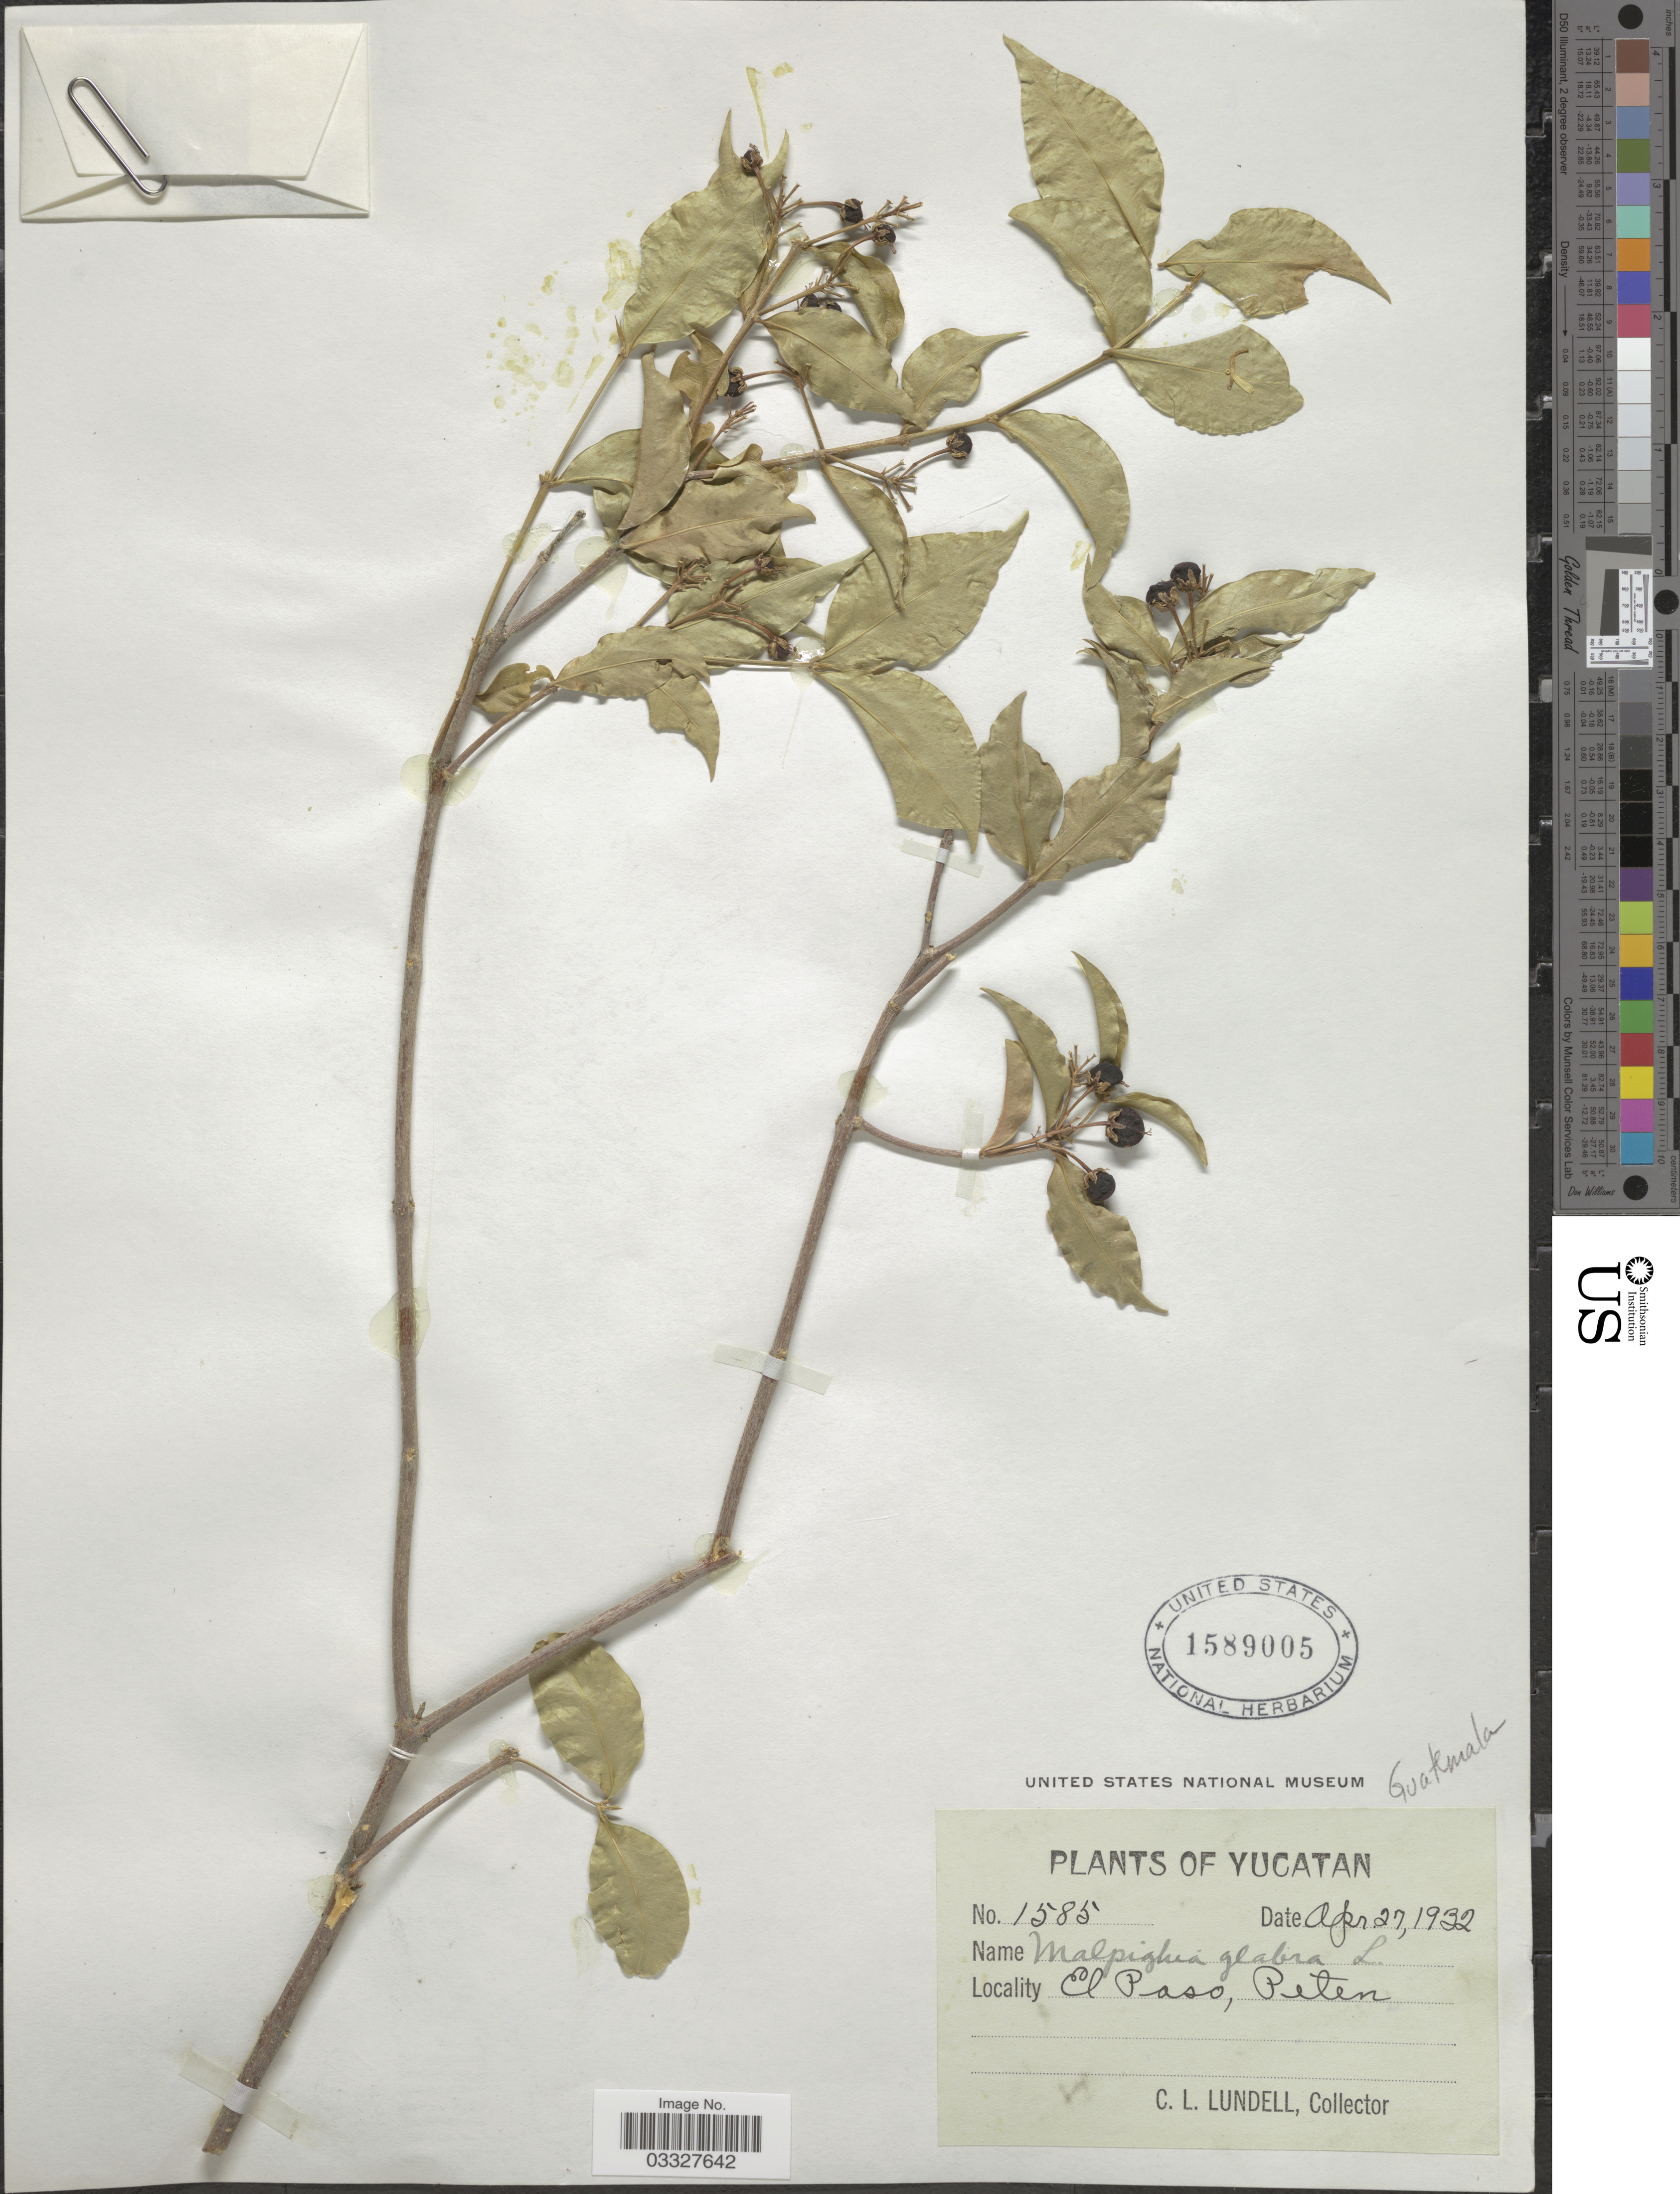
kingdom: Plantae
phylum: Tracheophyta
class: Magnoliopsida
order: Malpighiales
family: Malpighiaceae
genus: Malpighia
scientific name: Malpighia glabra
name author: L.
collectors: C. L. Lundell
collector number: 1585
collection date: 1932-04-27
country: Guatemala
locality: Yucatan. El Paso.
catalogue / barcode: US 1589005